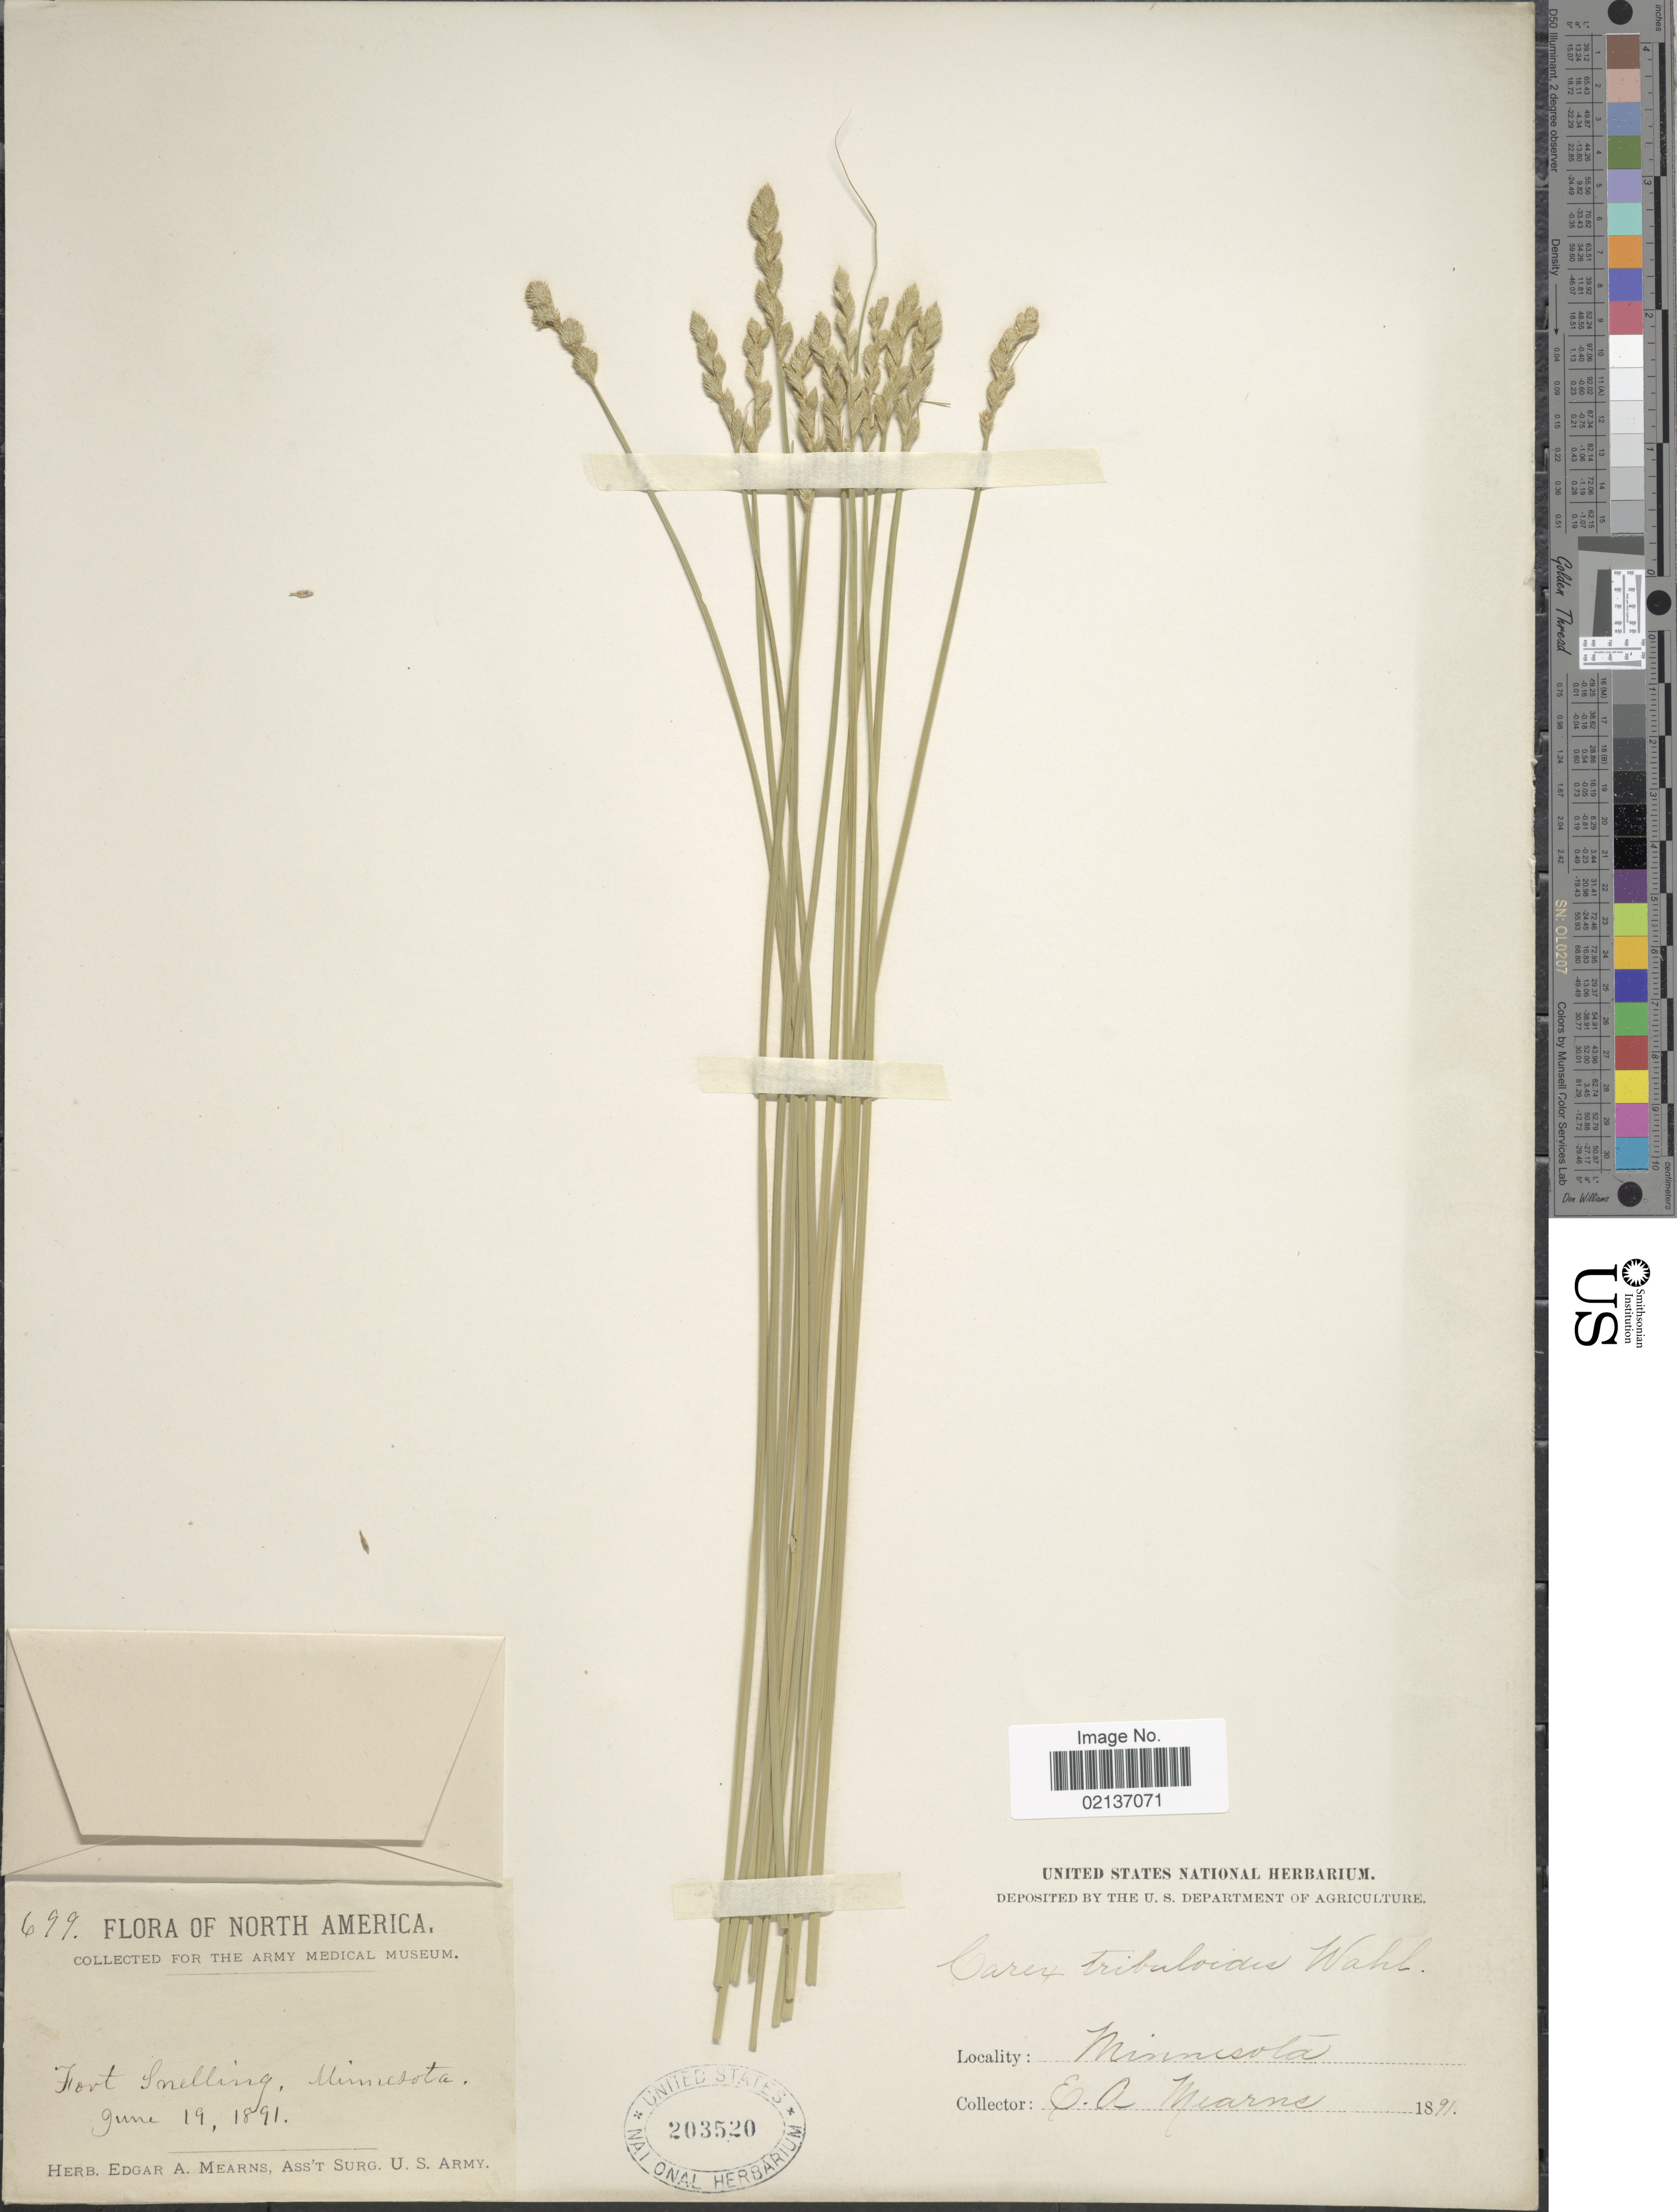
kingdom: Plantae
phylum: Tracheophyta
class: Liliopsida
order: Poales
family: Cyperaceae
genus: Carex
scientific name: Carex tribuloides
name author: Wahlenb.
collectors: E. A. Mearns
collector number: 699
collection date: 1891-06-19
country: United States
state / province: Minnesota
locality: Fort Snelling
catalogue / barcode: US 203520